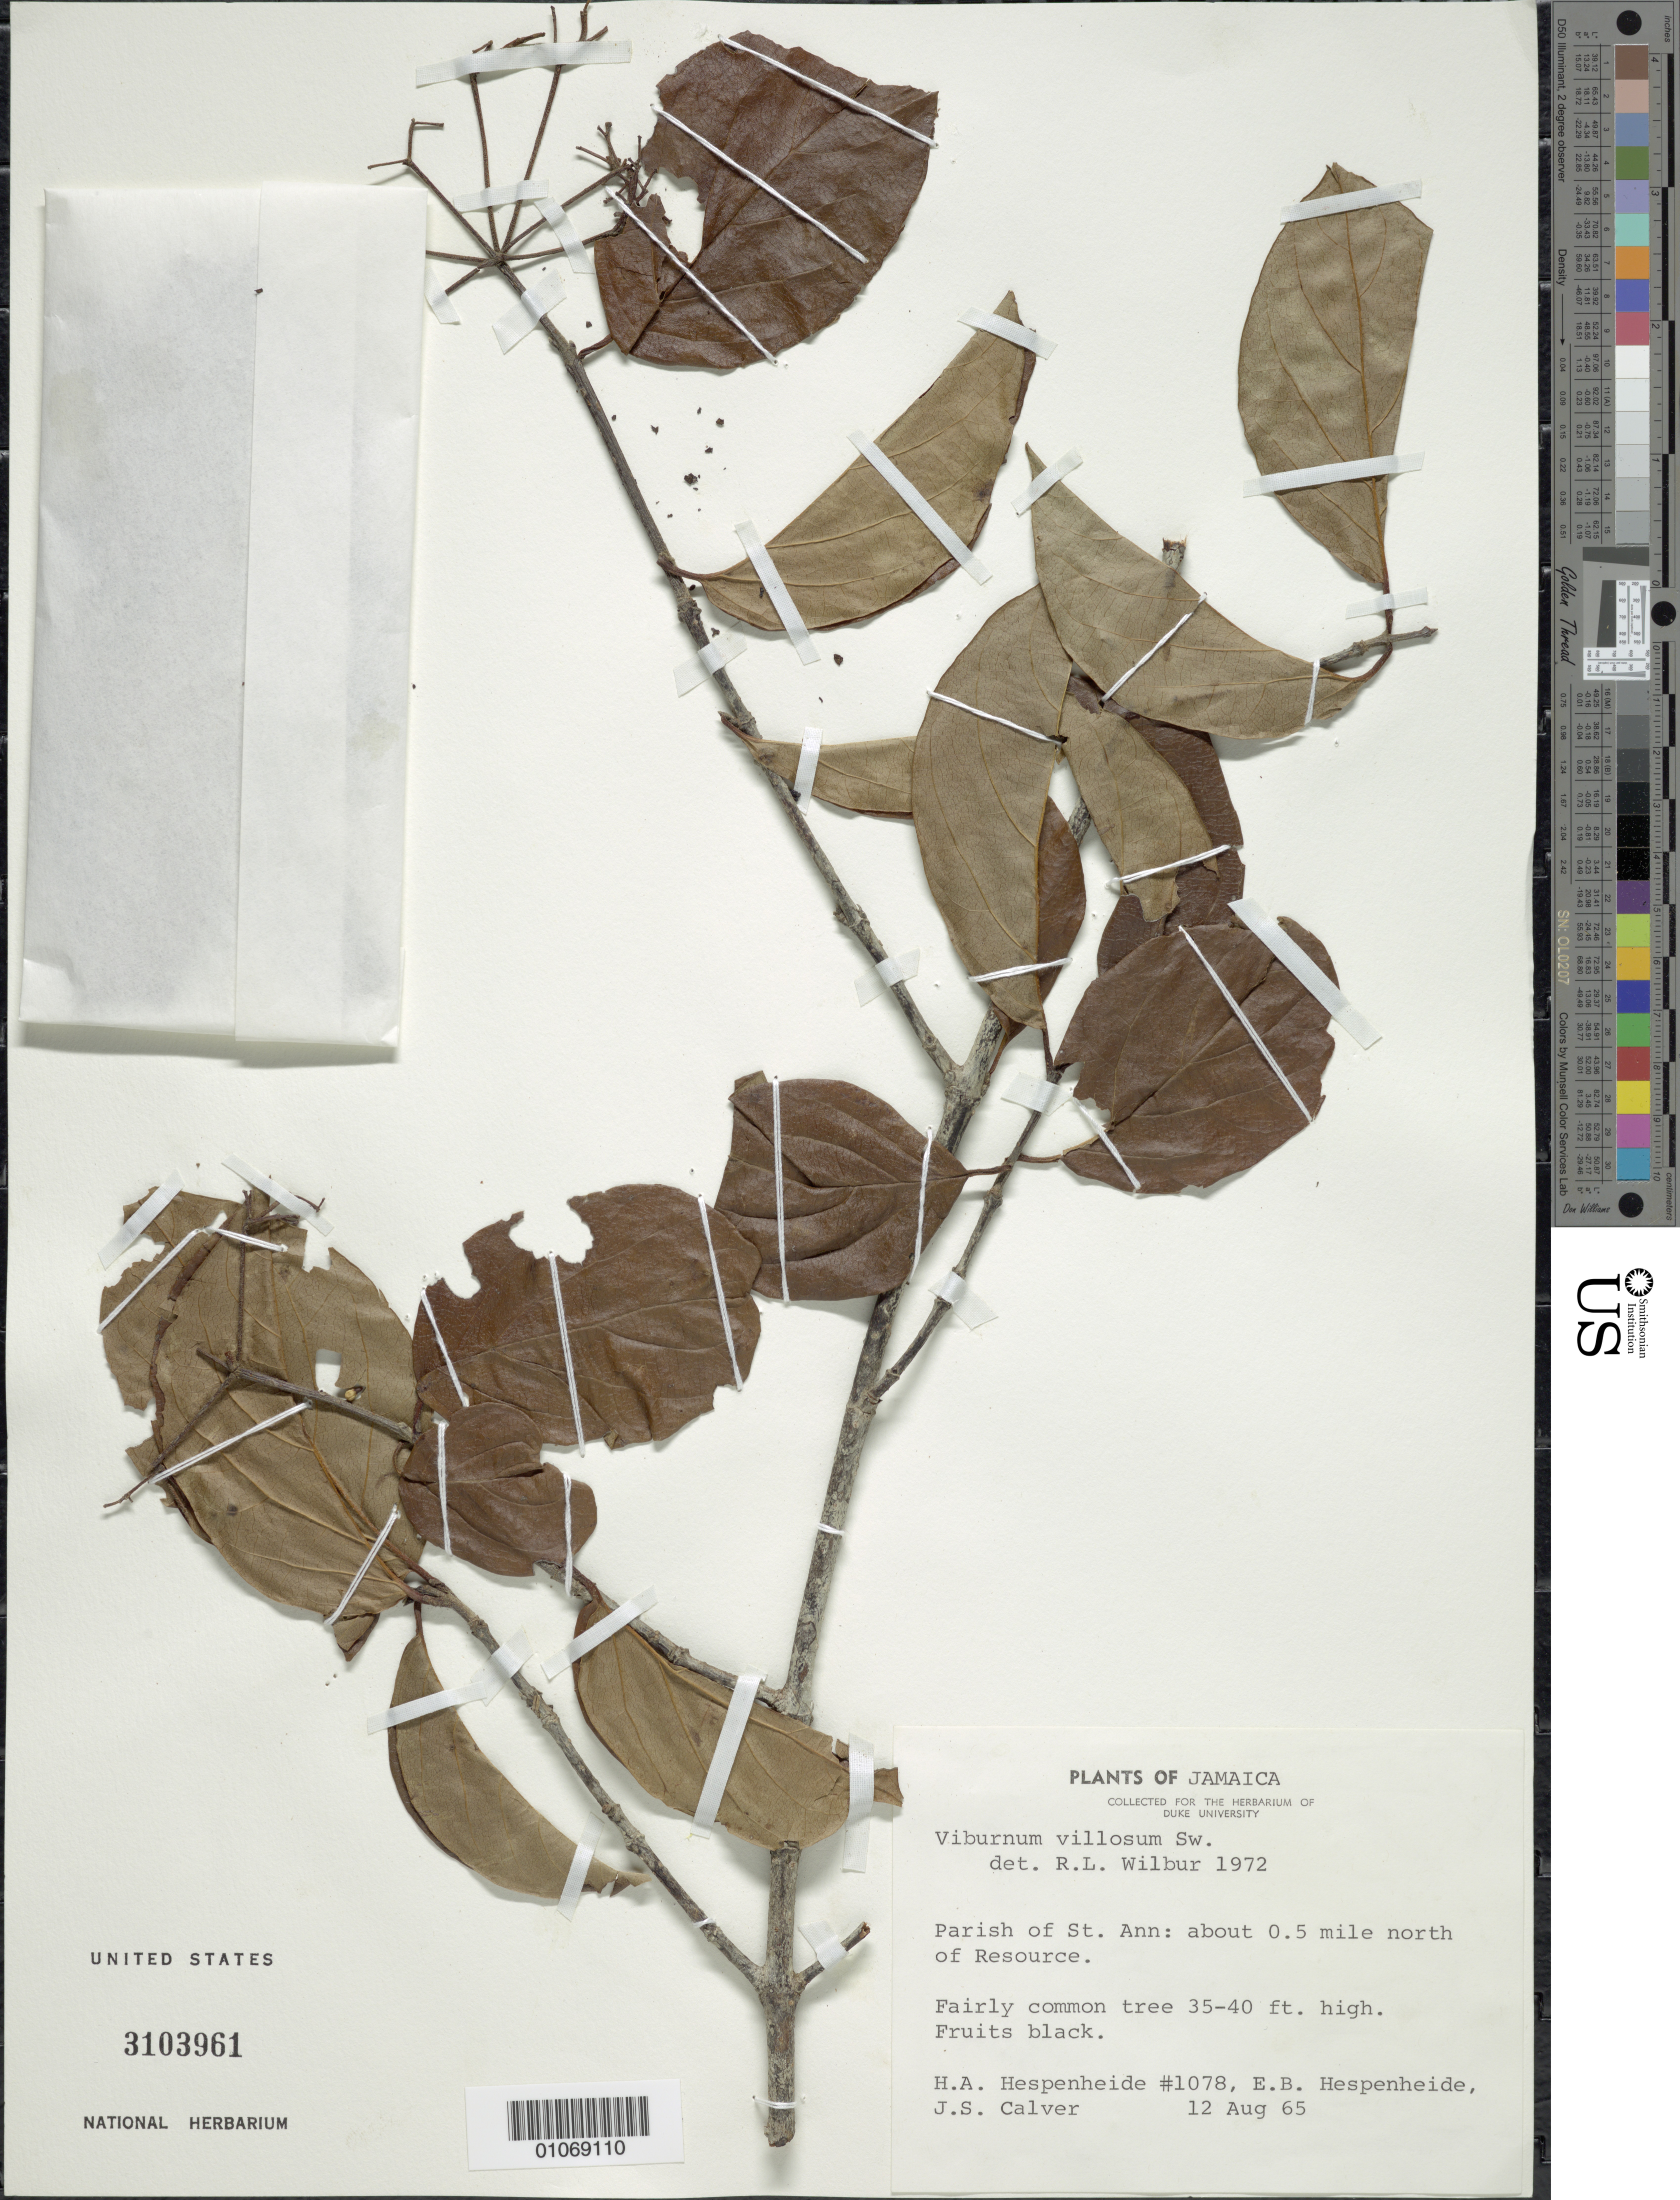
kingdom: Plantae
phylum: Tracheophyta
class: Magnoliopsida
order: Dipsacales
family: Viburnaceae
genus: Viburnum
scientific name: Viburnum villosum var. glabrescens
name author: Griseb.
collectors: H. A. Hespenheide, E. Hespenheide & J. Calver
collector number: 1078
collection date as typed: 12 Aug 1965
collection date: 1965-08-12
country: Jamaica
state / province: Saint Ann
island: Jamaica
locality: About 0.5 mile north of Resource.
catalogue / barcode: US 3103961